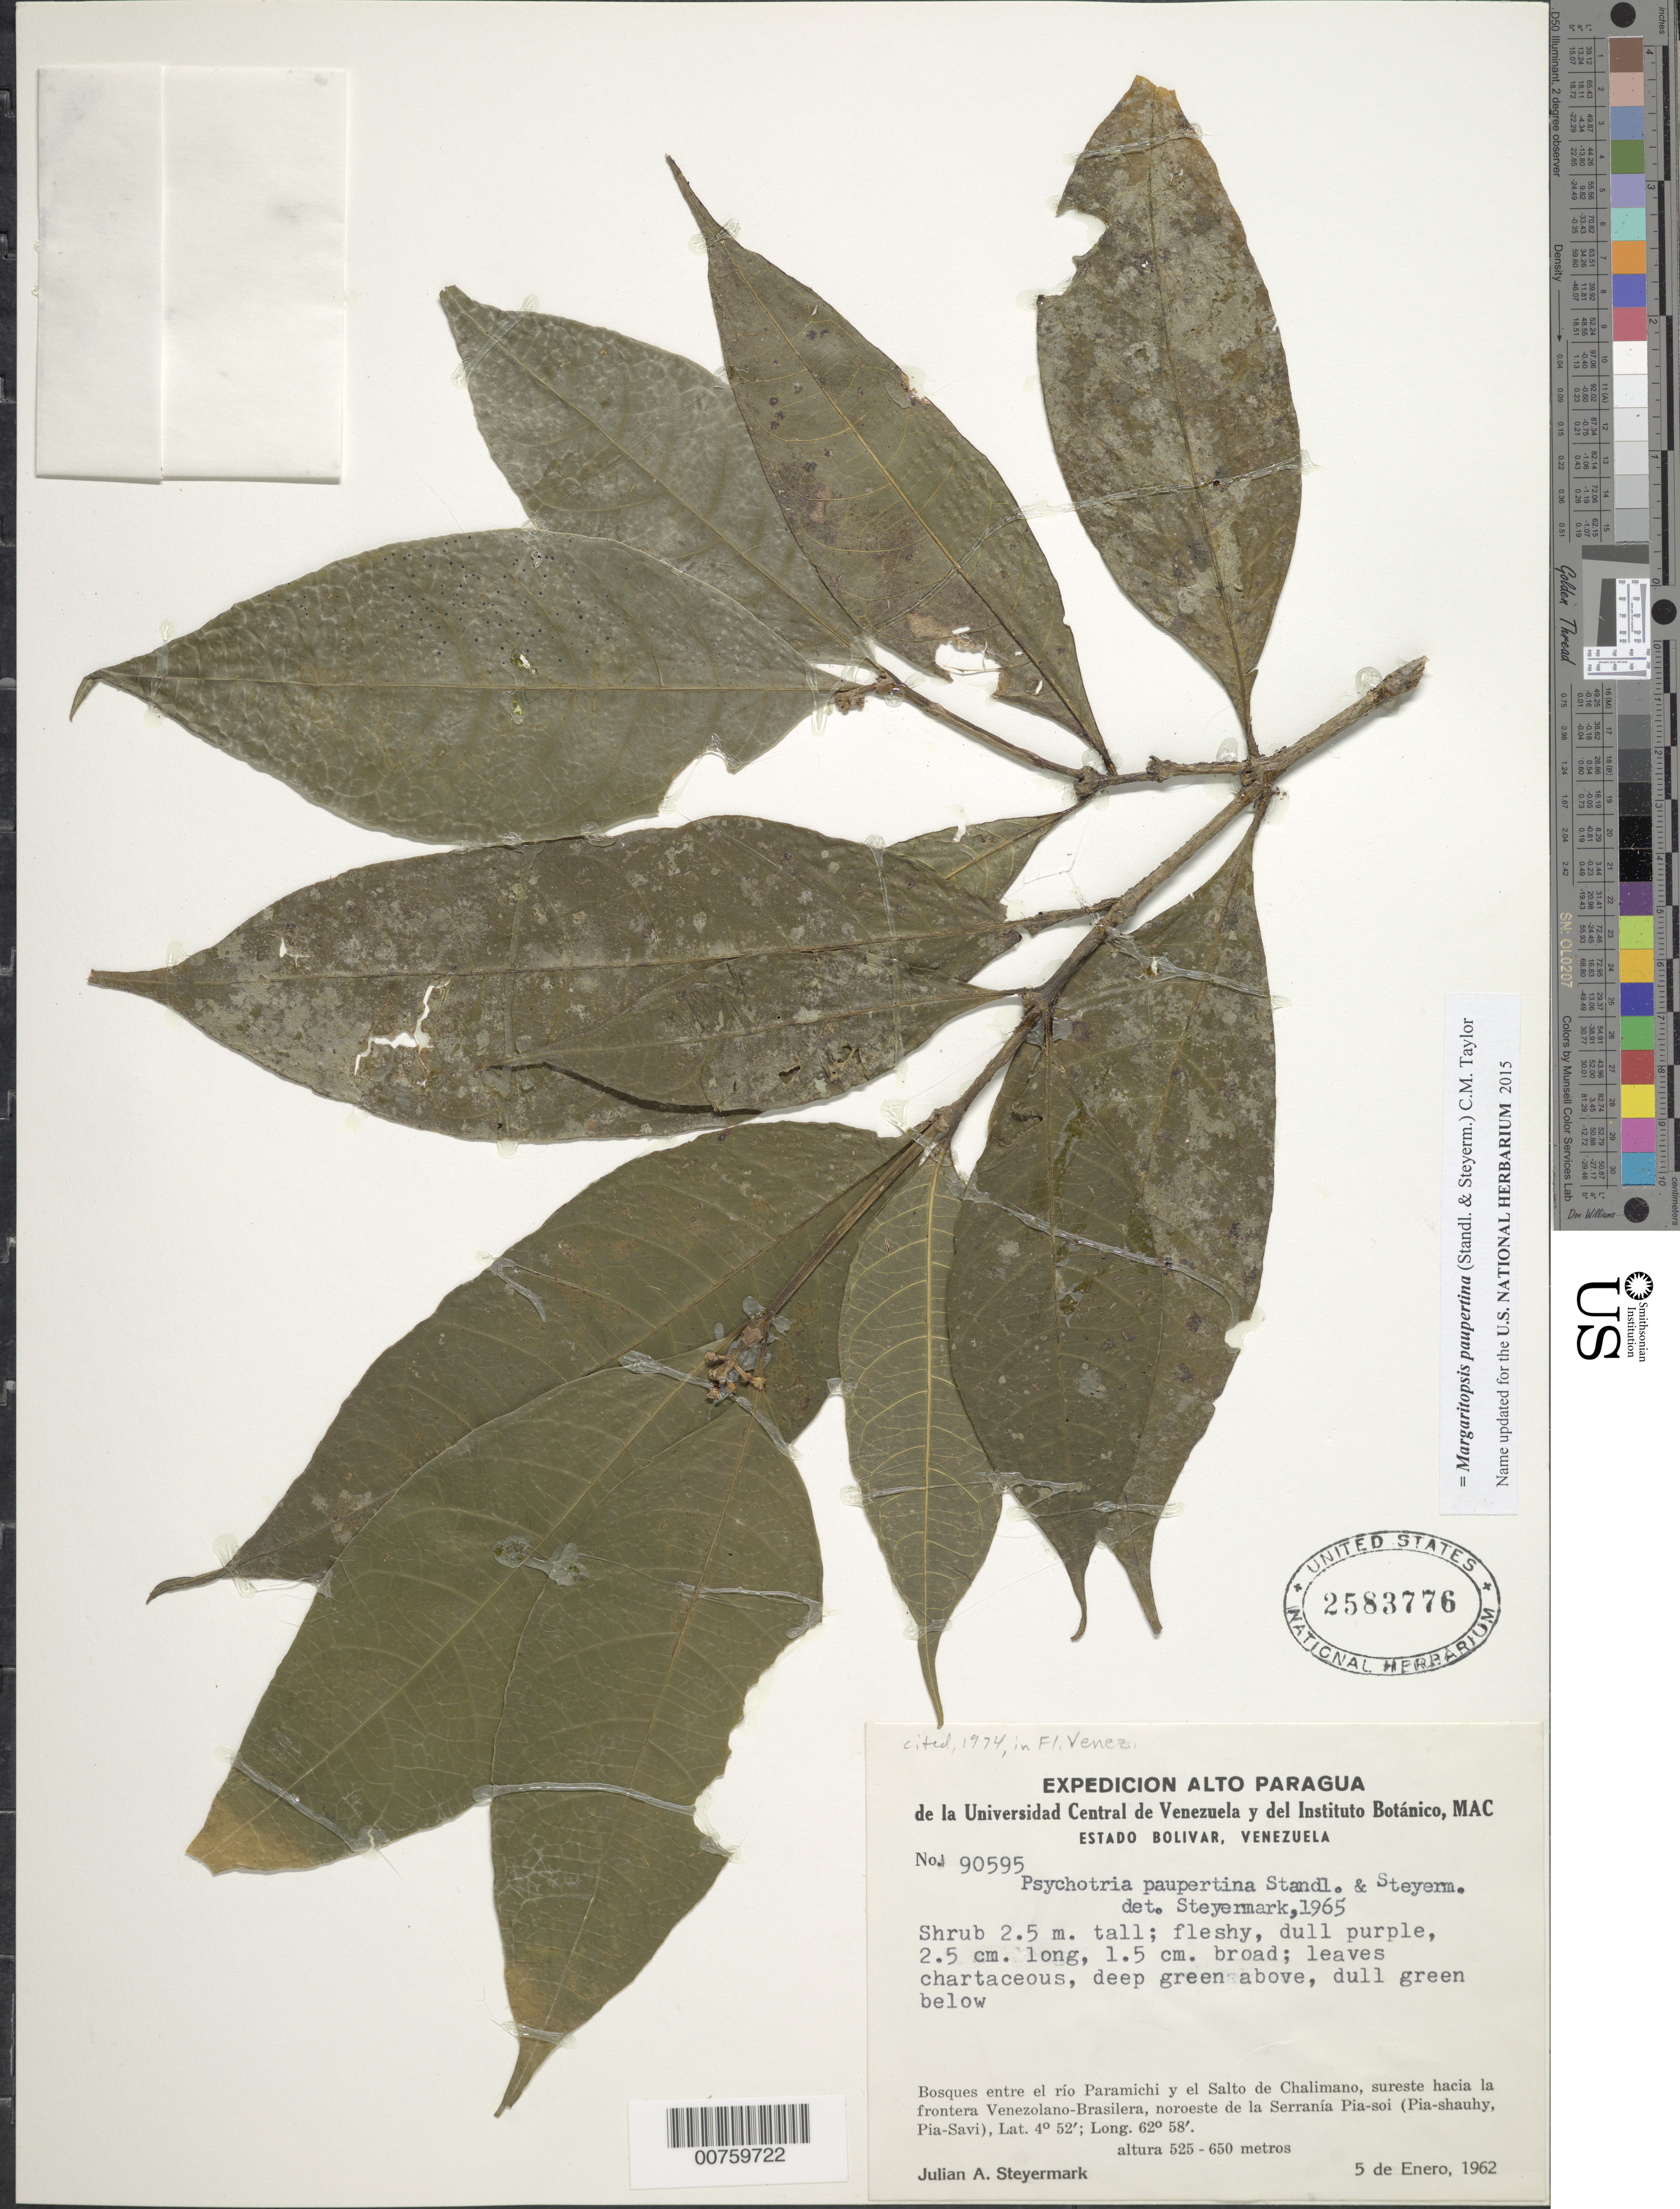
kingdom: Plantae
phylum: Tracheophyta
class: Magnoliopsida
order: Gentianales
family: Rubiaceae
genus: Psychotria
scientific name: Psychotria paupertina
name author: Standl. & Steyerm.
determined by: Steyermark, Julian A., (VEN)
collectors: J. Steyermark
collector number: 90595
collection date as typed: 5-Jan-62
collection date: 1962-01-05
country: Venezuela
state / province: Bolívar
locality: Río Paramichi to Salto de Chalimano; NW of Serranía Pia-soi, SE of Venezuela-Brazil border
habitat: Bosques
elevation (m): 525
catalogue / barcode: US 2583776